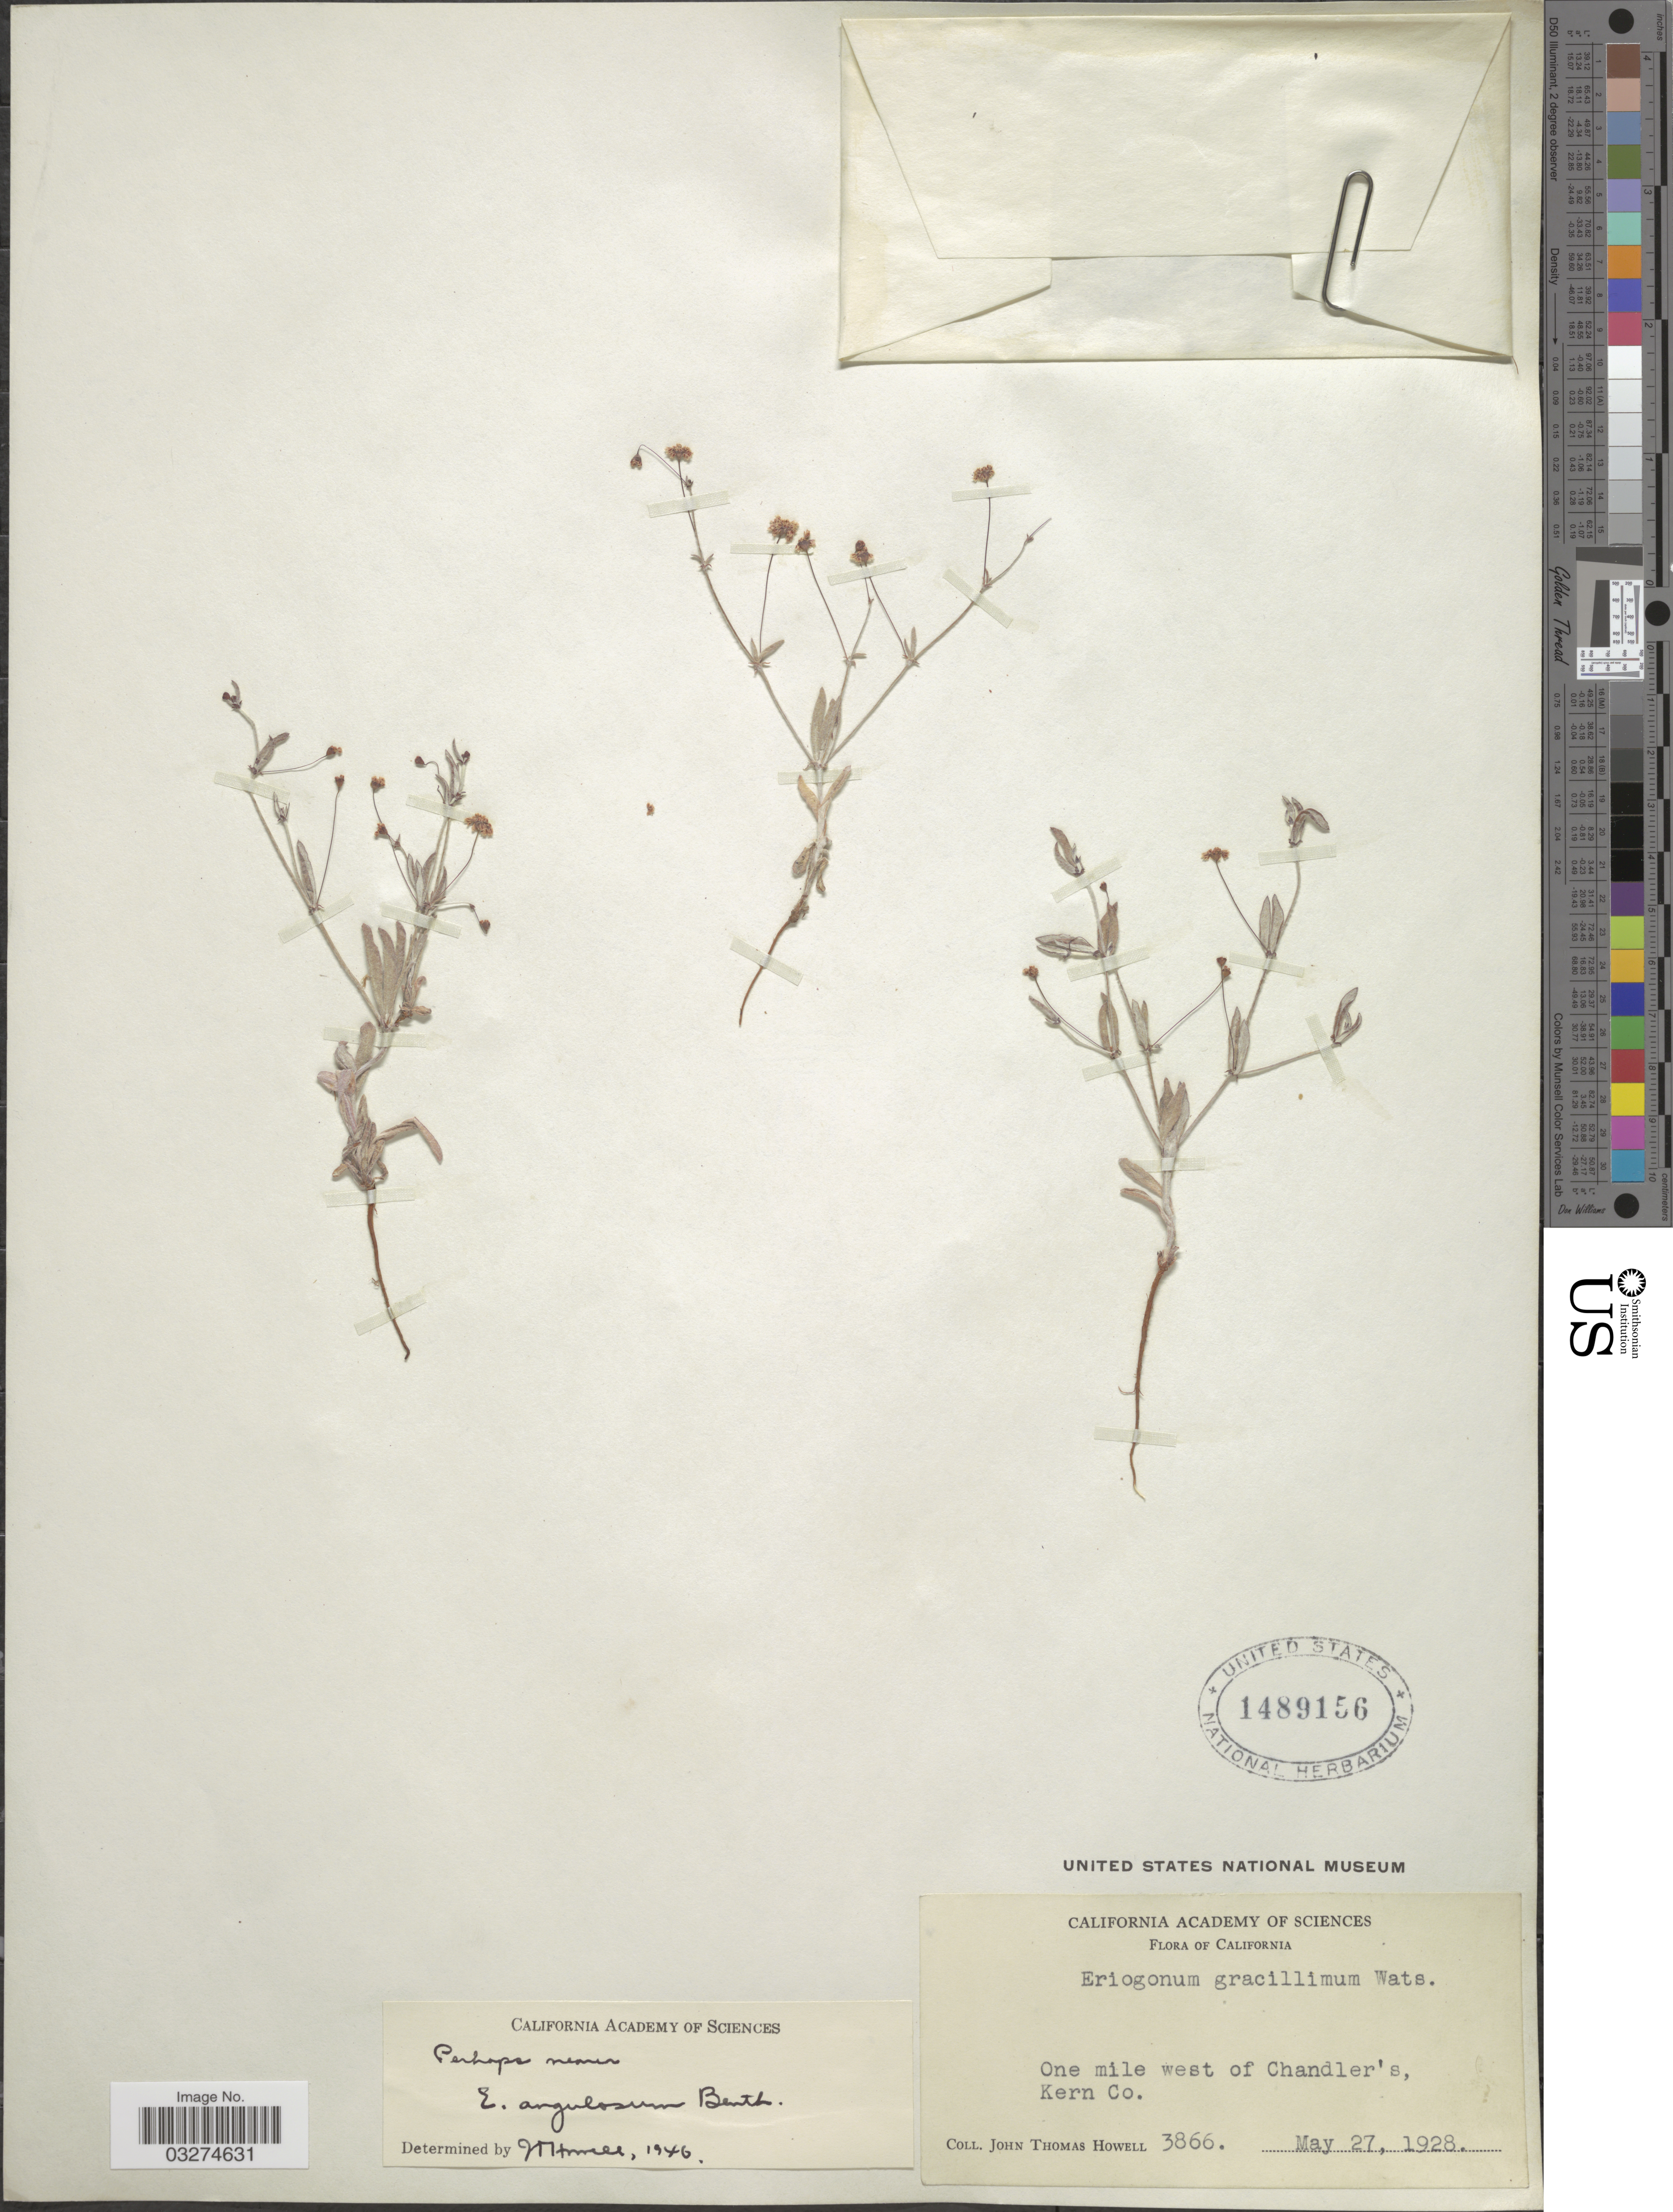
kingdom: Plantae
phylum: Tracheophyta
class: Magnoliopsida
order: Caryophyllales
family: Polygonaceae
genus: Eriogonum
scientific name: Eriogonum angulosum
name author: Benth.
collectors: J. T. Howell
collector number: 3866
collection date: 1928-05-27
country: United States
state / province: California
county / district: Kern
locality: One mile west of Chandler's. Kern Co.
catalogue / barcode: US 1489156